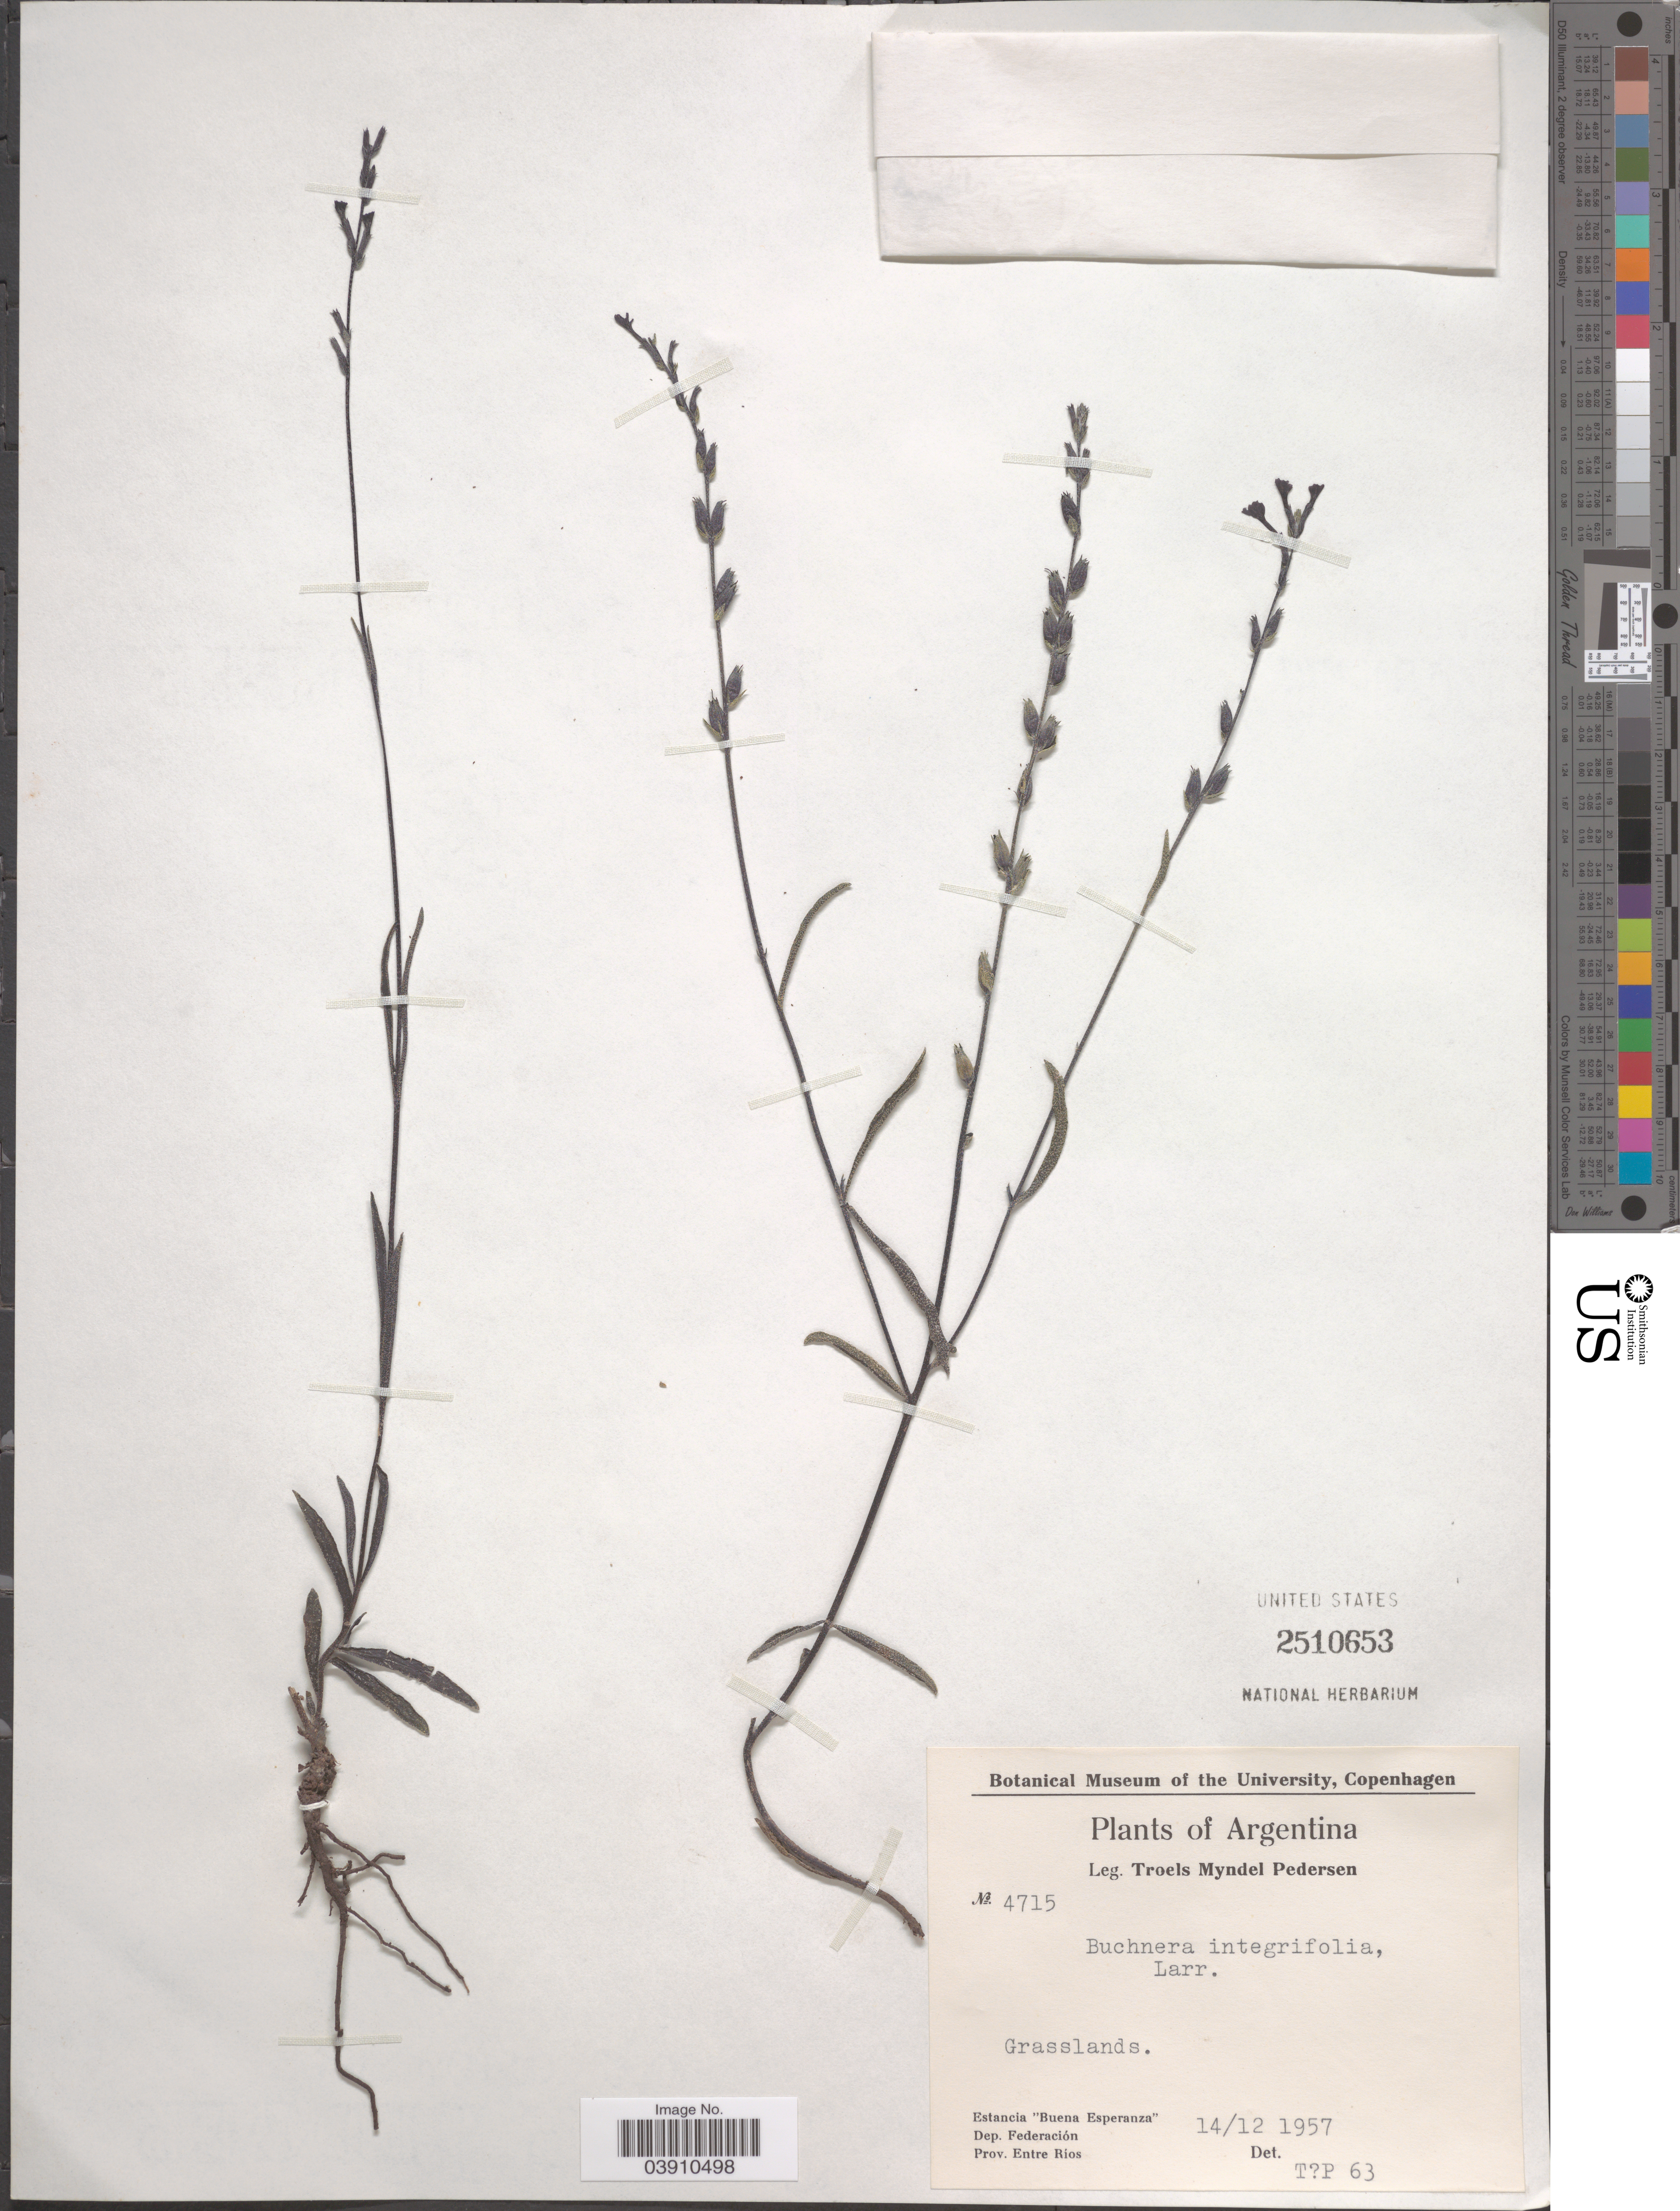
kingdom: Plantae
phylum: Tracheophyta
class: Magnoliopsida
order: Lamiales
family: Orobanchaceae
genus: Buchnera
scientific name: Buchnera integrifolia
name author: Larrañaga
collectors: T. Pederson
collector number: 4715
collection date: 1957-12-14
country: Argentina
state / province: Entre Rios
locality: Estancia 'Buena Esperanza' Dep. Federación.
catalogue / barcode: US 2510653